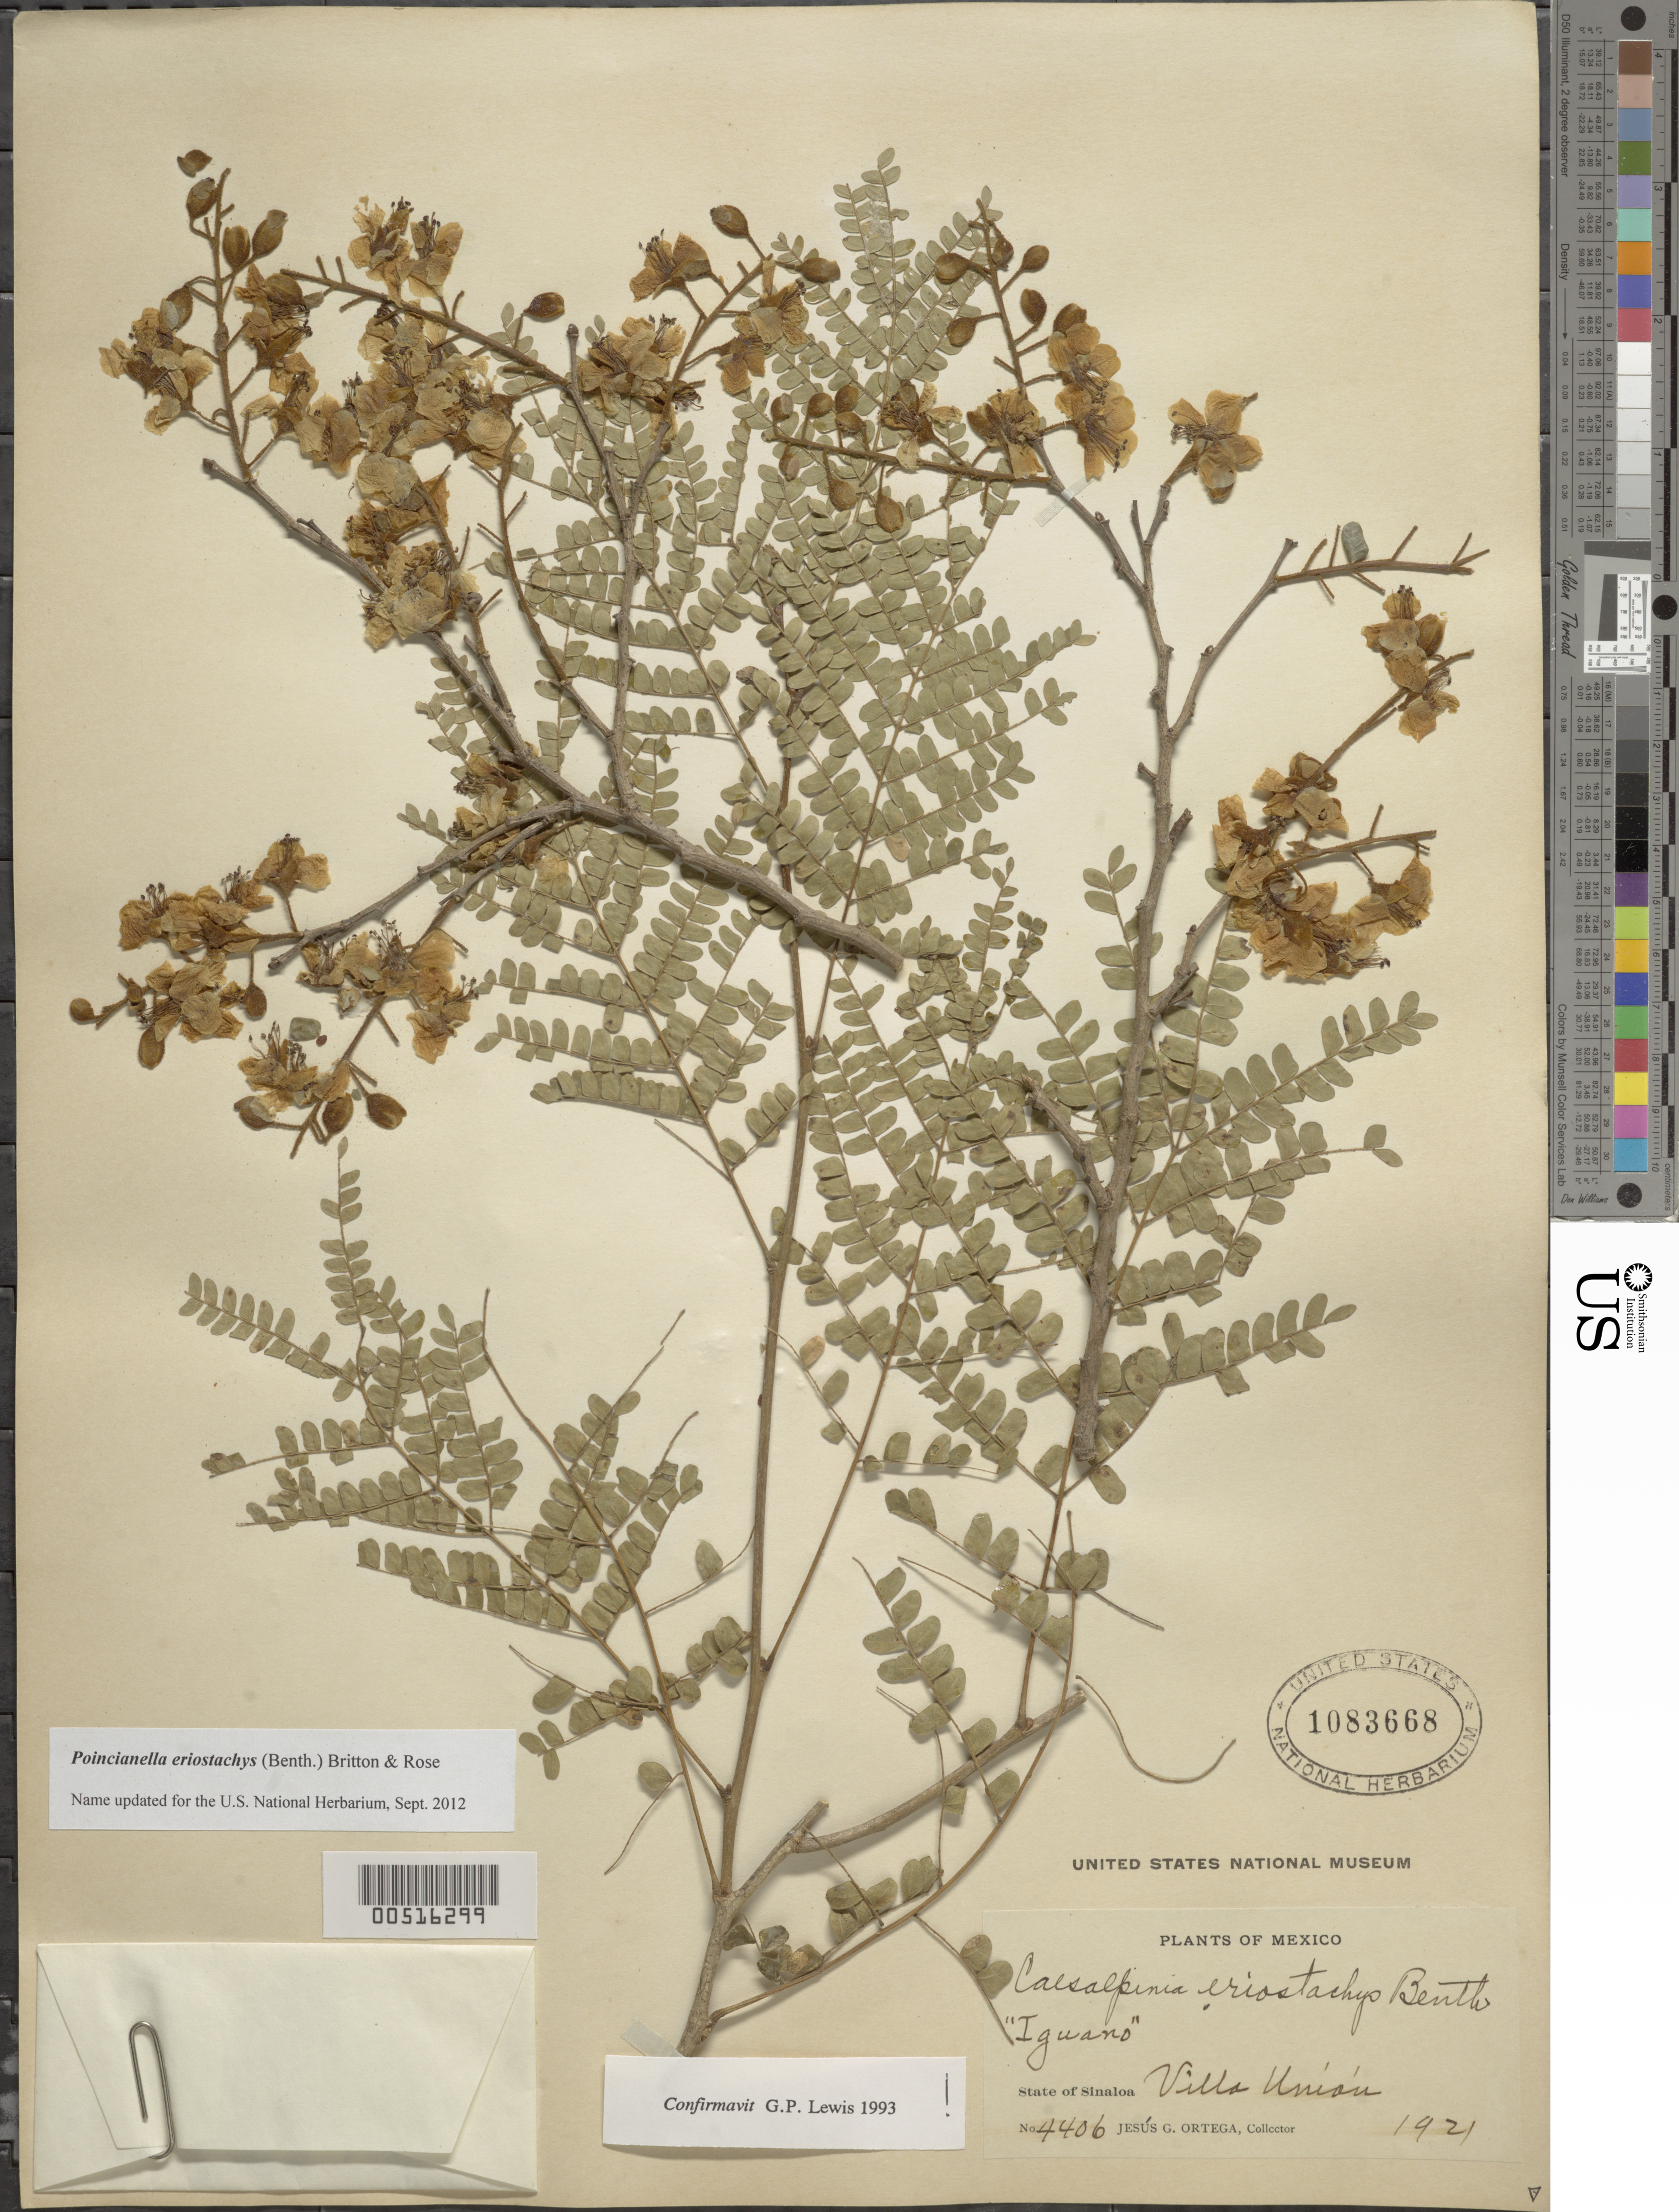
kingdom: Plantae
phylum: Tracheophyta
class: Magnoliopsida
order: Fabales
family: Fabaceae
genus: Cenostigma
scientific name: Cenostigma eriostachys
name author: (Benth.) Gagnon & G.P. Lewis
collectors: J. Ortega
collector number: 4406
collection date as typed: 1921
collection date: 1921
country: Mexico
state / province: Sinaloa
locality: Vila union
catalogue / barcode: US 1083668